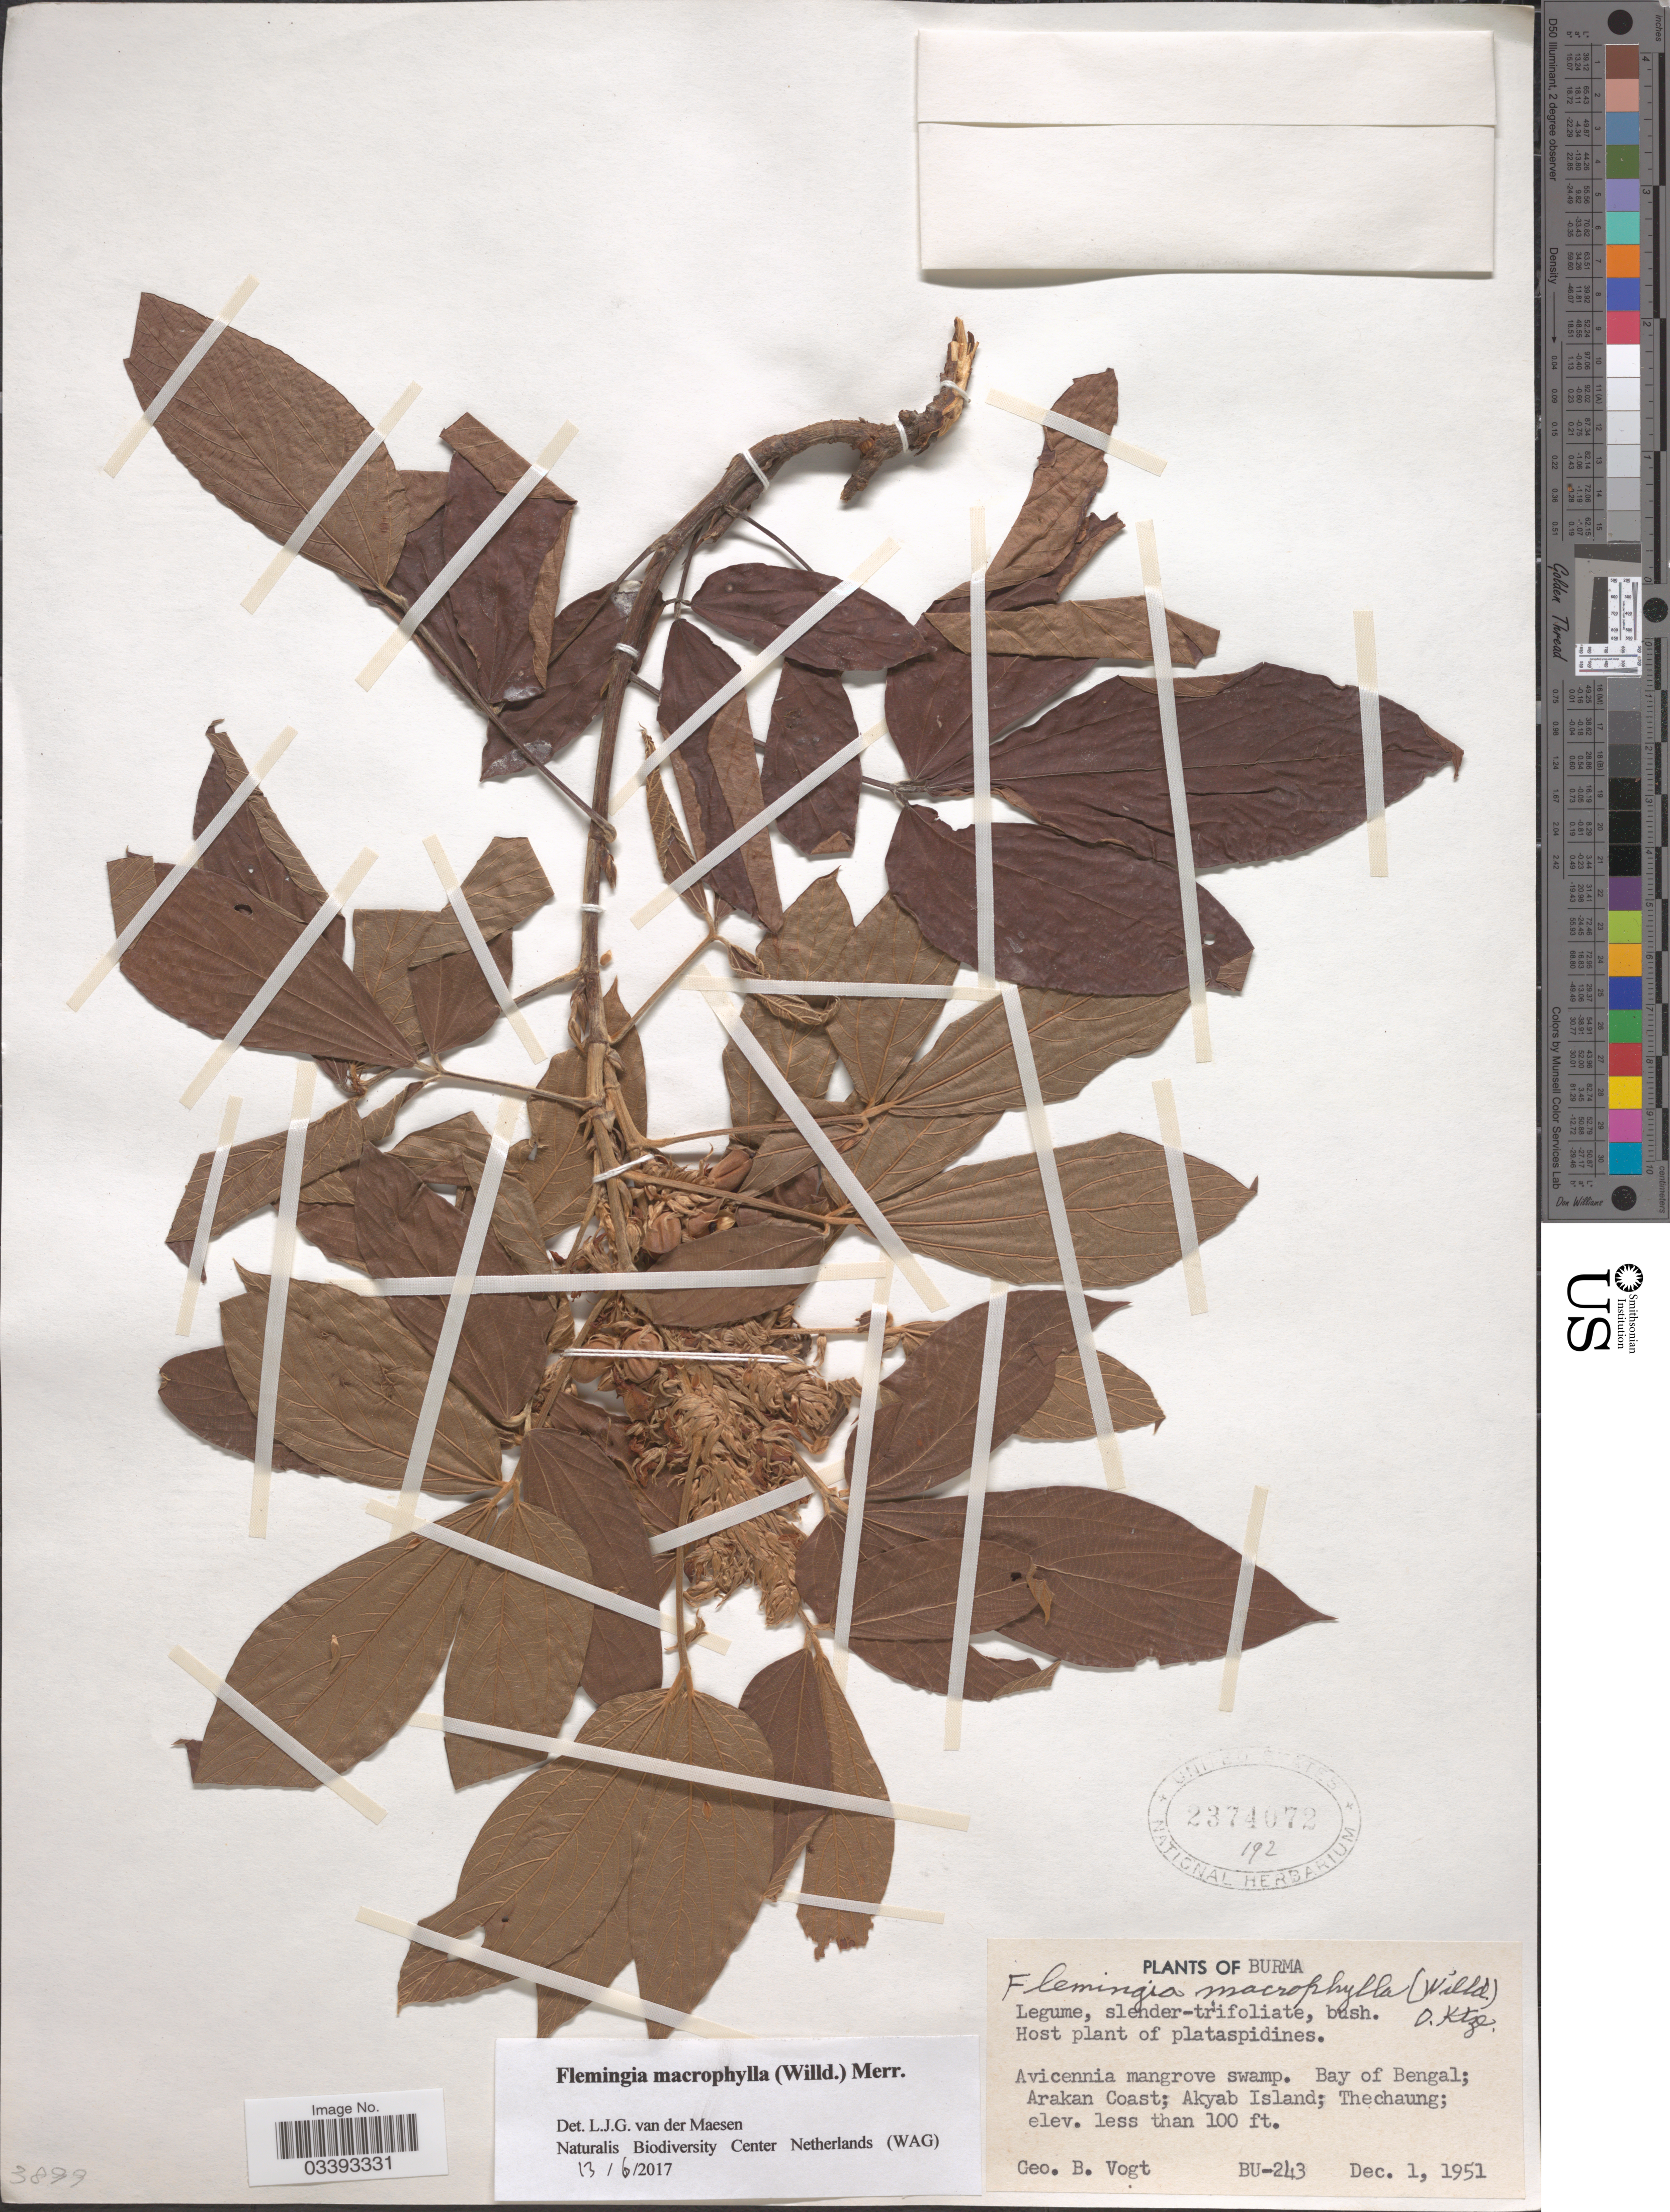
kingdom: Plantae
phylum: Tracheophyta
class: Magnoliopsida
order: Fabales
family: Fabaceae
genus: Flemingia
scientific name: Flemingia macrophylla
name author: (Willd.) Kuntze ex Merr.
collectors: G. B. Vogt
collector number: BU-243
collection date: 1951-12-01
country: Myanmar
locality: Burma. Avicennia mangrove swamp. Bay en Bengal; Arakan Coast; Akyab Island; Thechaung.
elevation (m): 30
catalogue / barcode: US 2374072